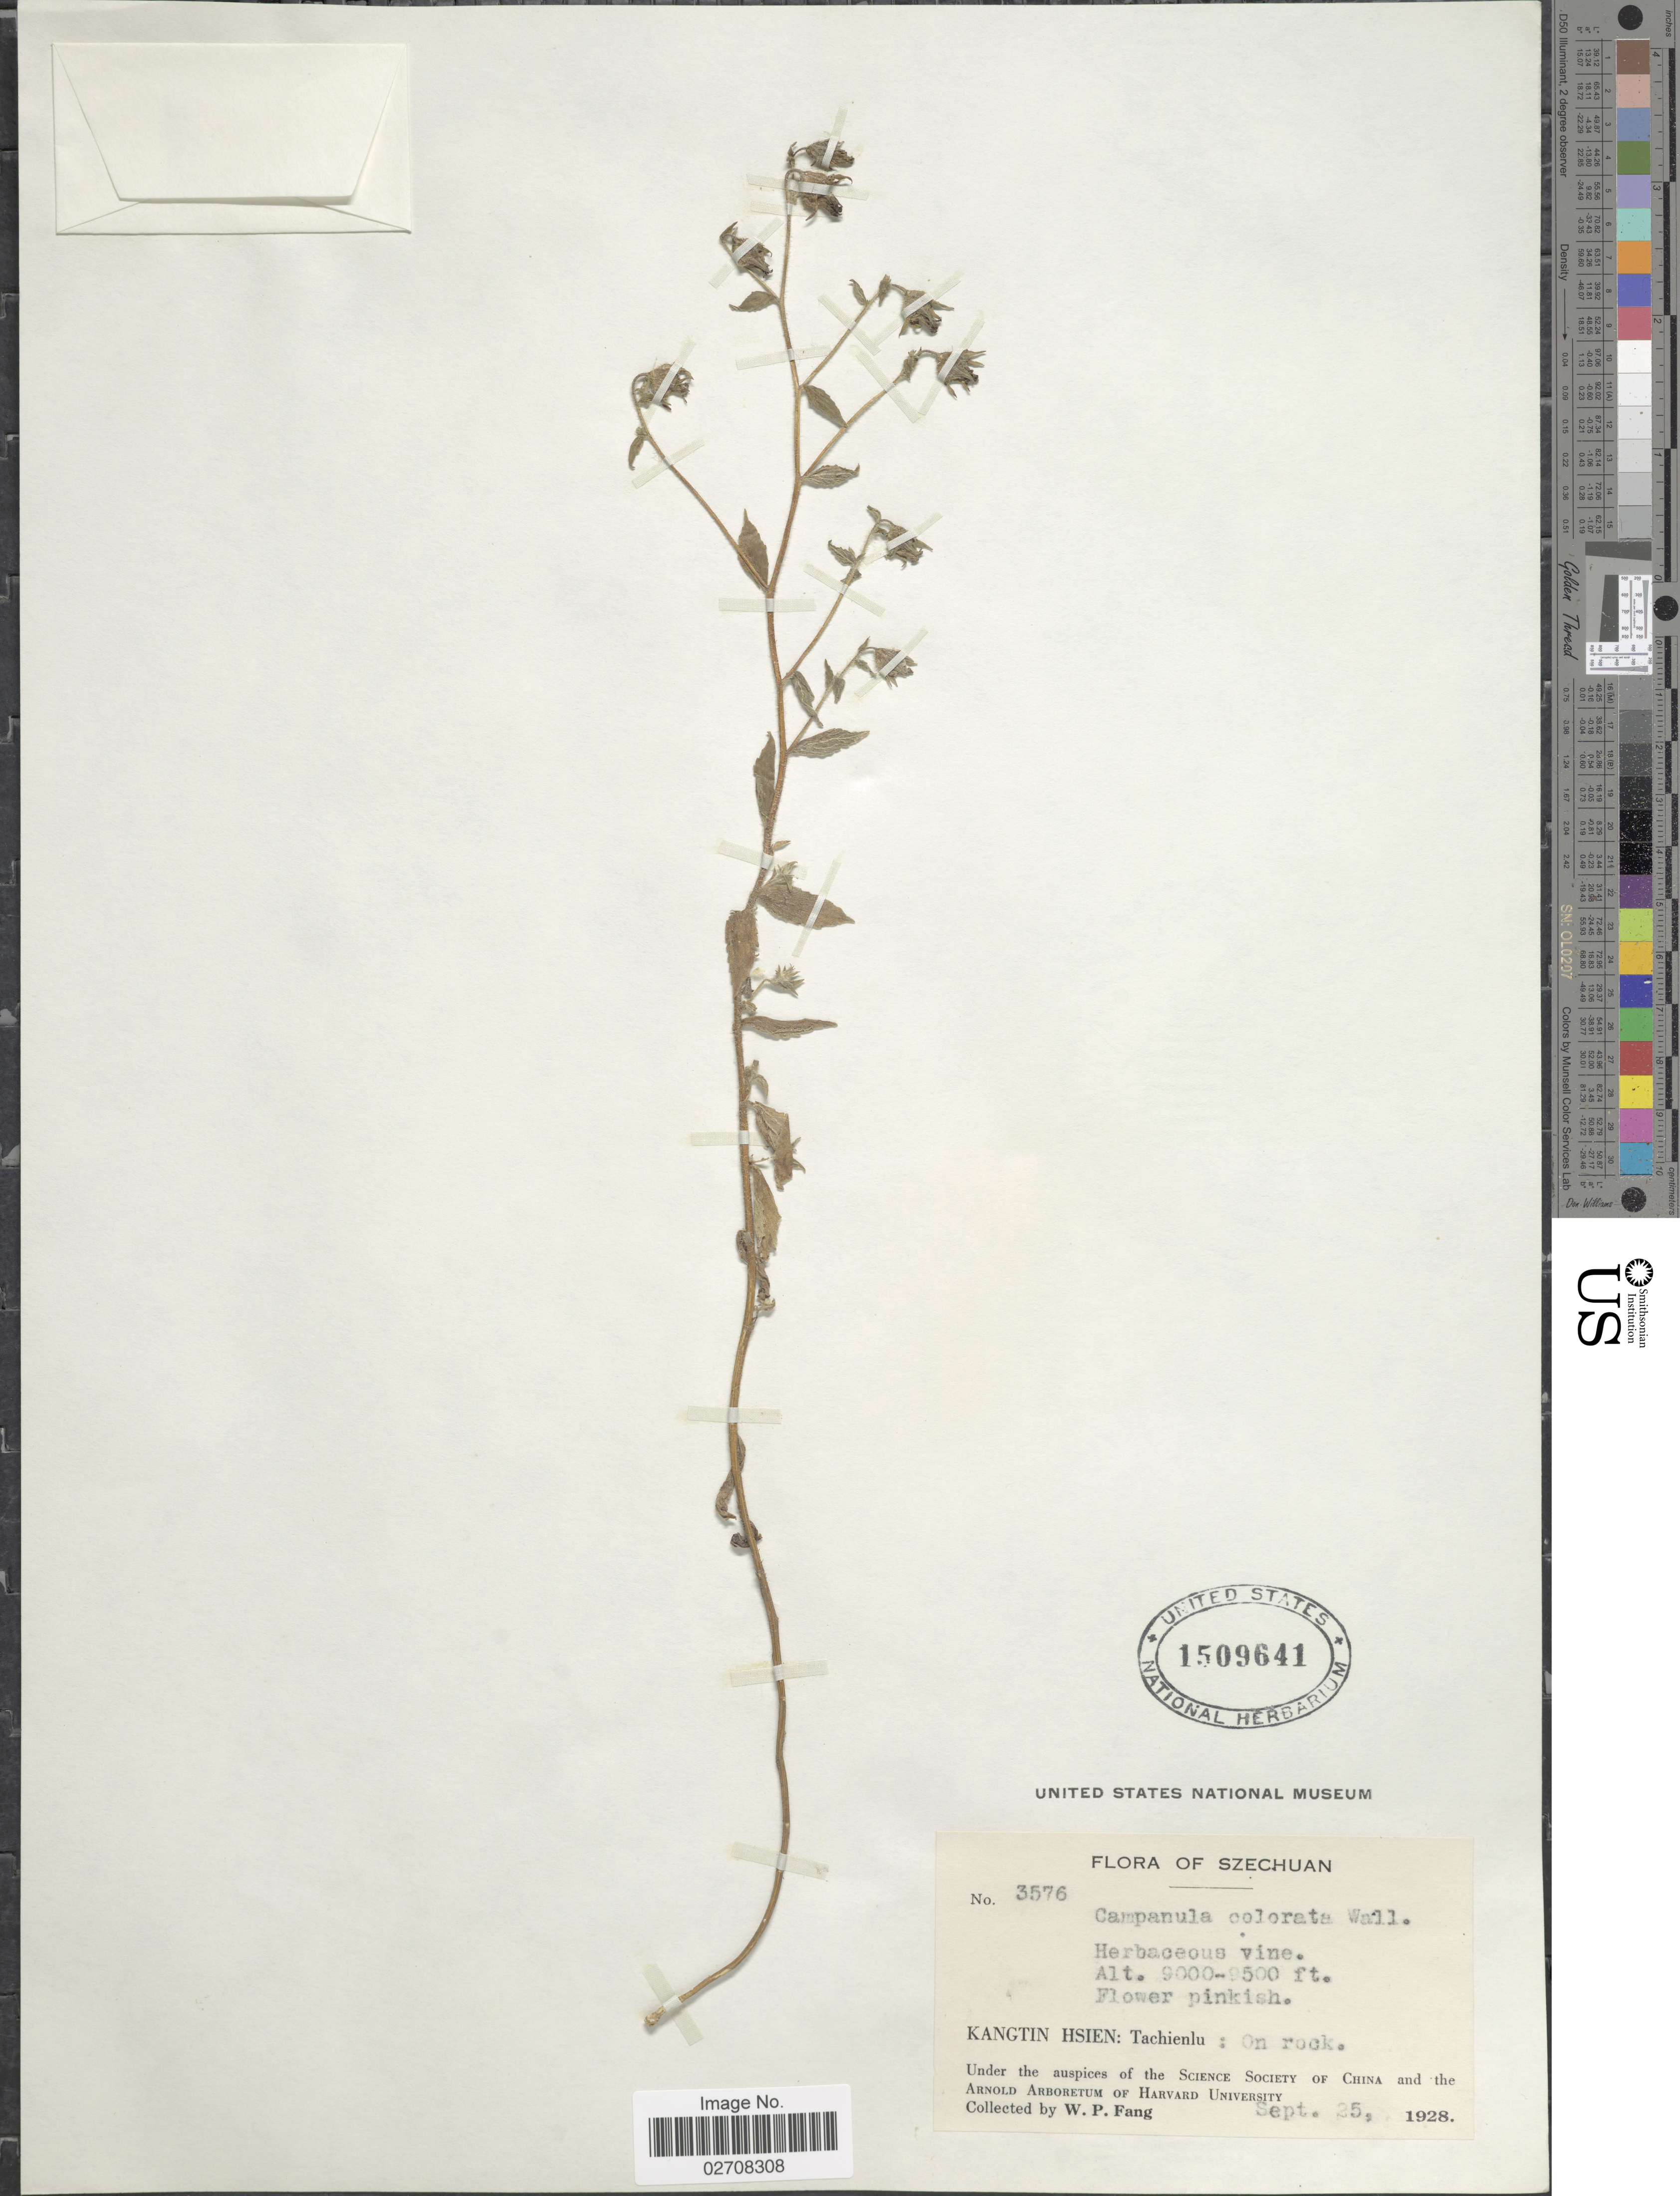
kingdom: Plantae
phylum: Tracheophyta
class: Magnoliopsida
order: Asterales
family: Campanulaceae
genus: Campanula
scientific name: Campanula colorata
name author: Wall.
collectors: W. P. Fang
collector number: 3576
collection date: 1928-09-25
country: China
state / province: Sichuan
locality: Szechuan. Kangtin Hsien: Tachienlu.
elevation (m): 2743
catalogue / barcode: US 1509641